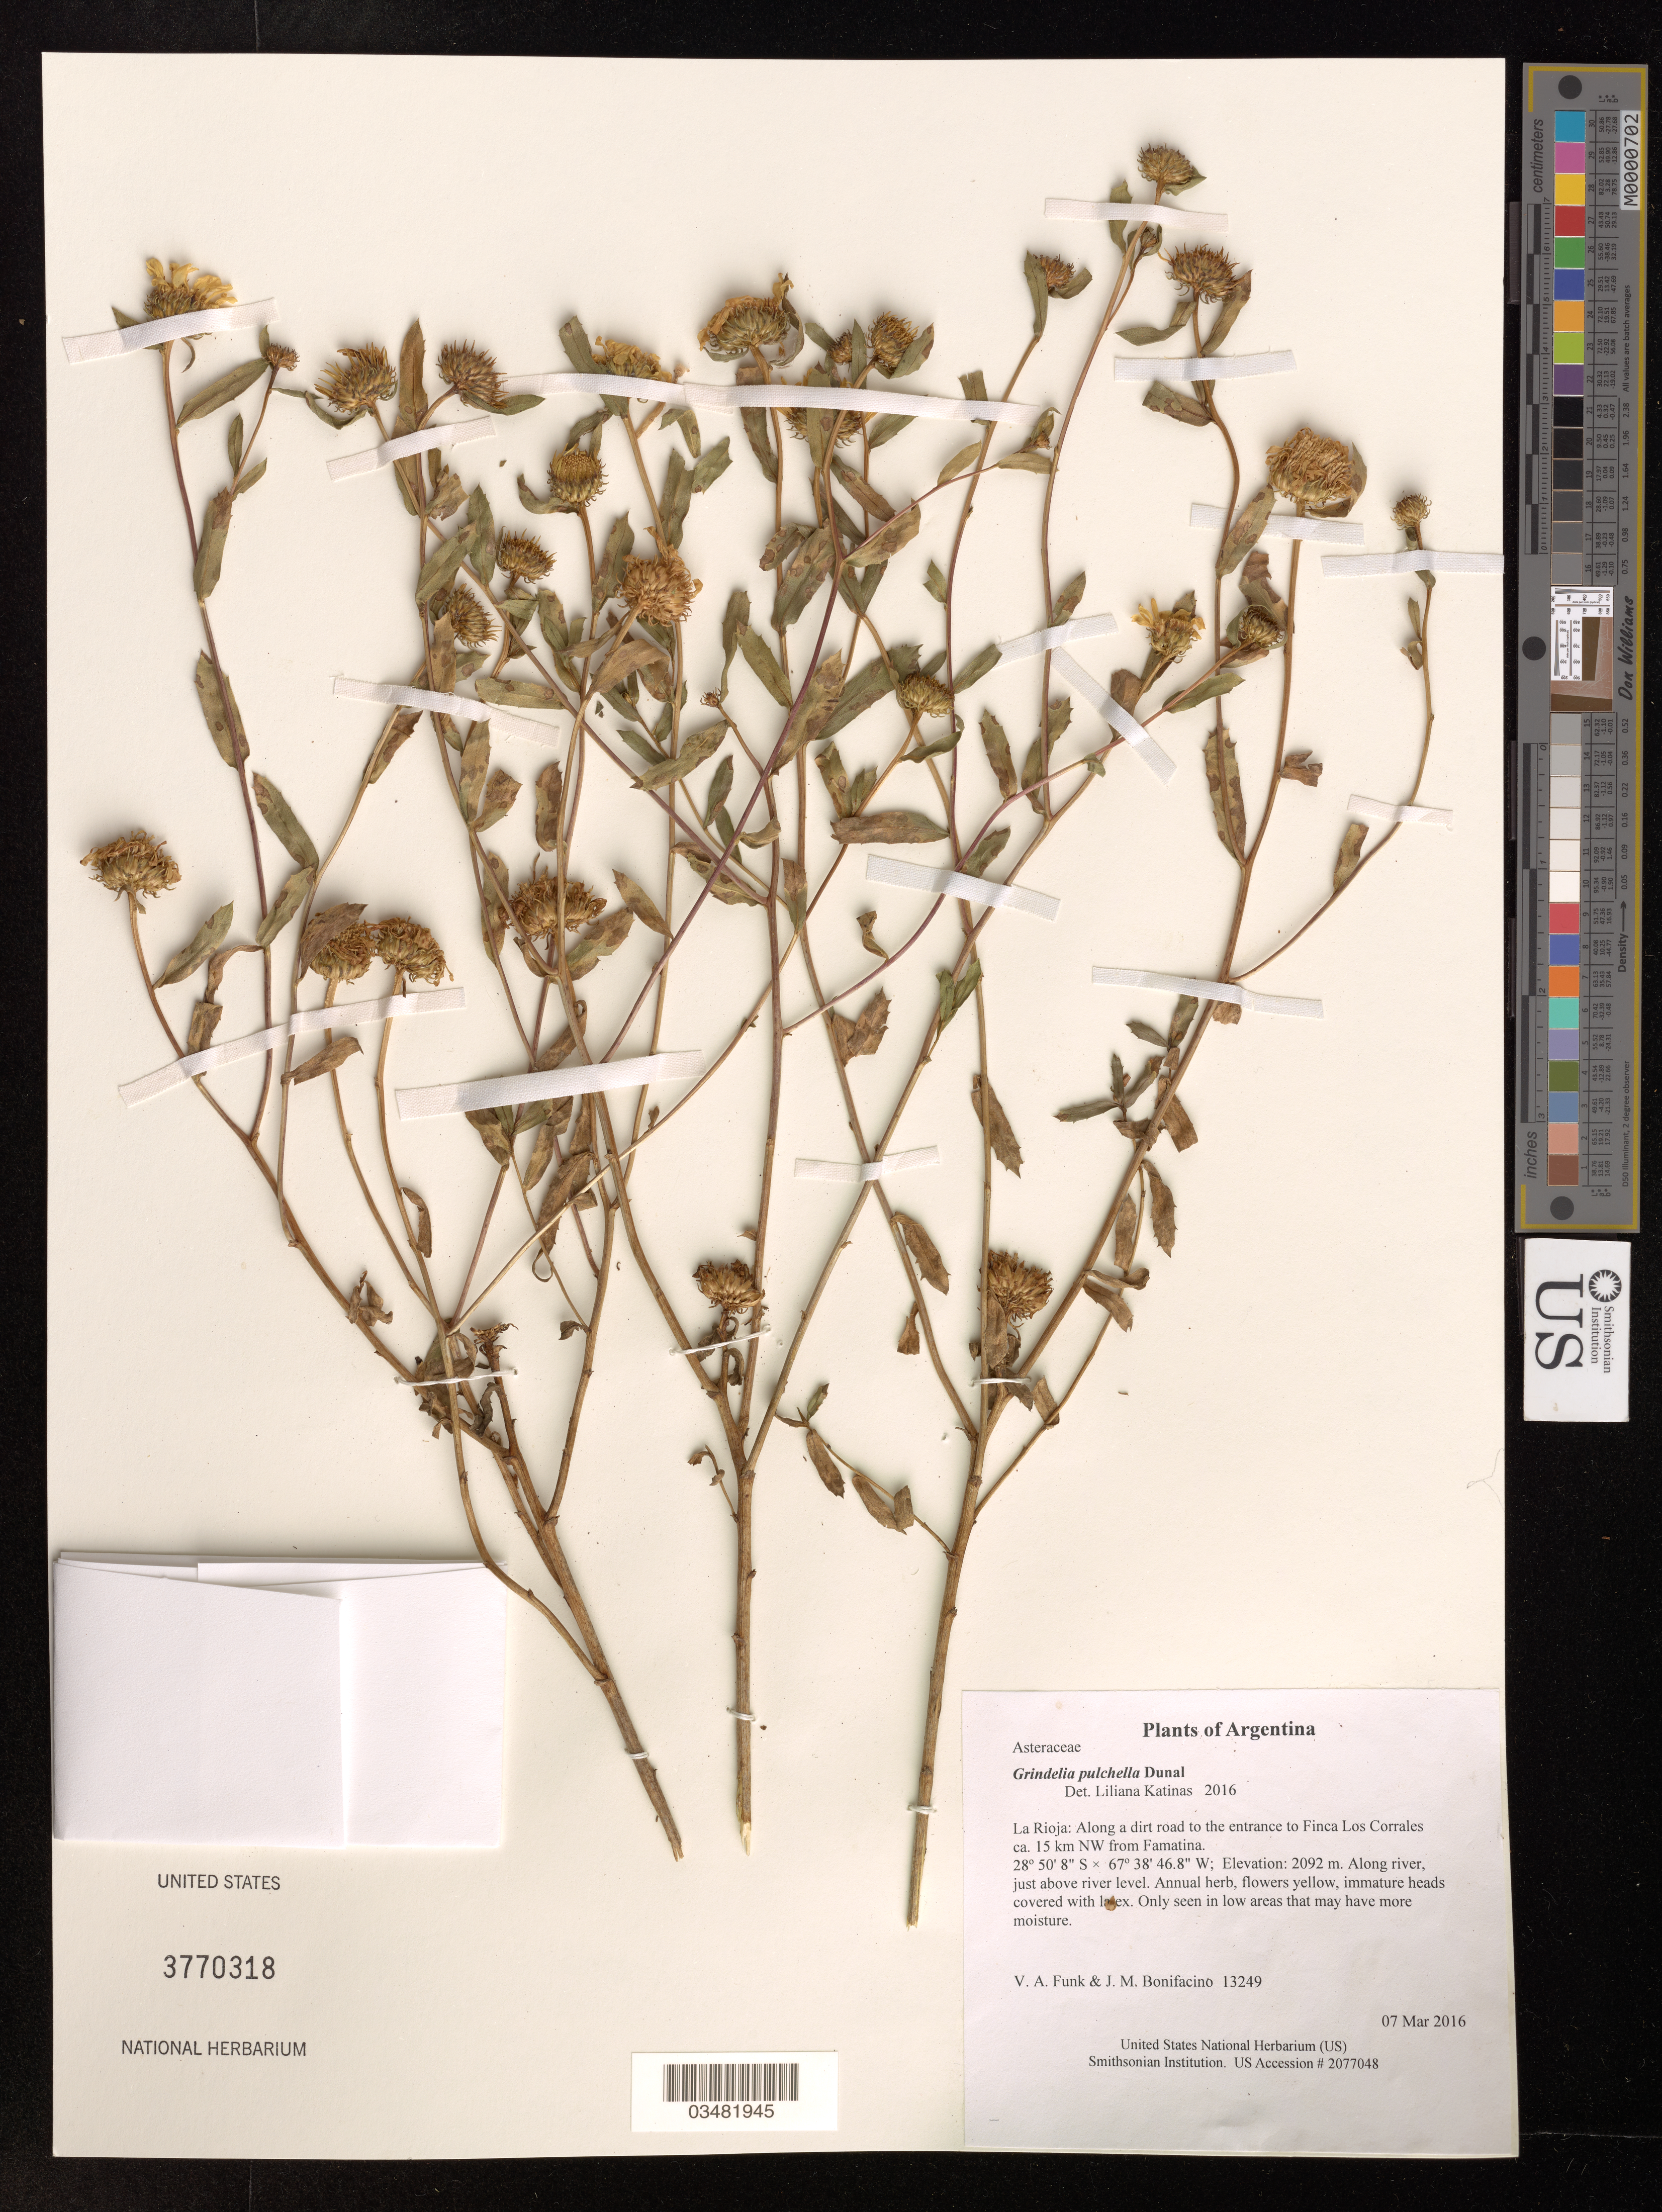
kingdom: Plantae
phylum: Tracheophyta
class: Magnoliopsida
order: Asterales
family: Asteraceae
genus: Grindelia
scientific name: Grindelia pulchella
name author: Dunal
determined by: Katinas, L.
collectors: V. Funk & M. Bonifacino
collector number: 13249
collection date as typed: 7 March 2016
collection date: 2016-03-07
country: Argentina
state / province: La Rioja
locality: Along a dirt road to the entrance to Finca Los Corrales ca. 15 km NW from Famatina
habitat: Along river, just above river level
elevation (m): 2092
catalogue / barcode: US 3770318